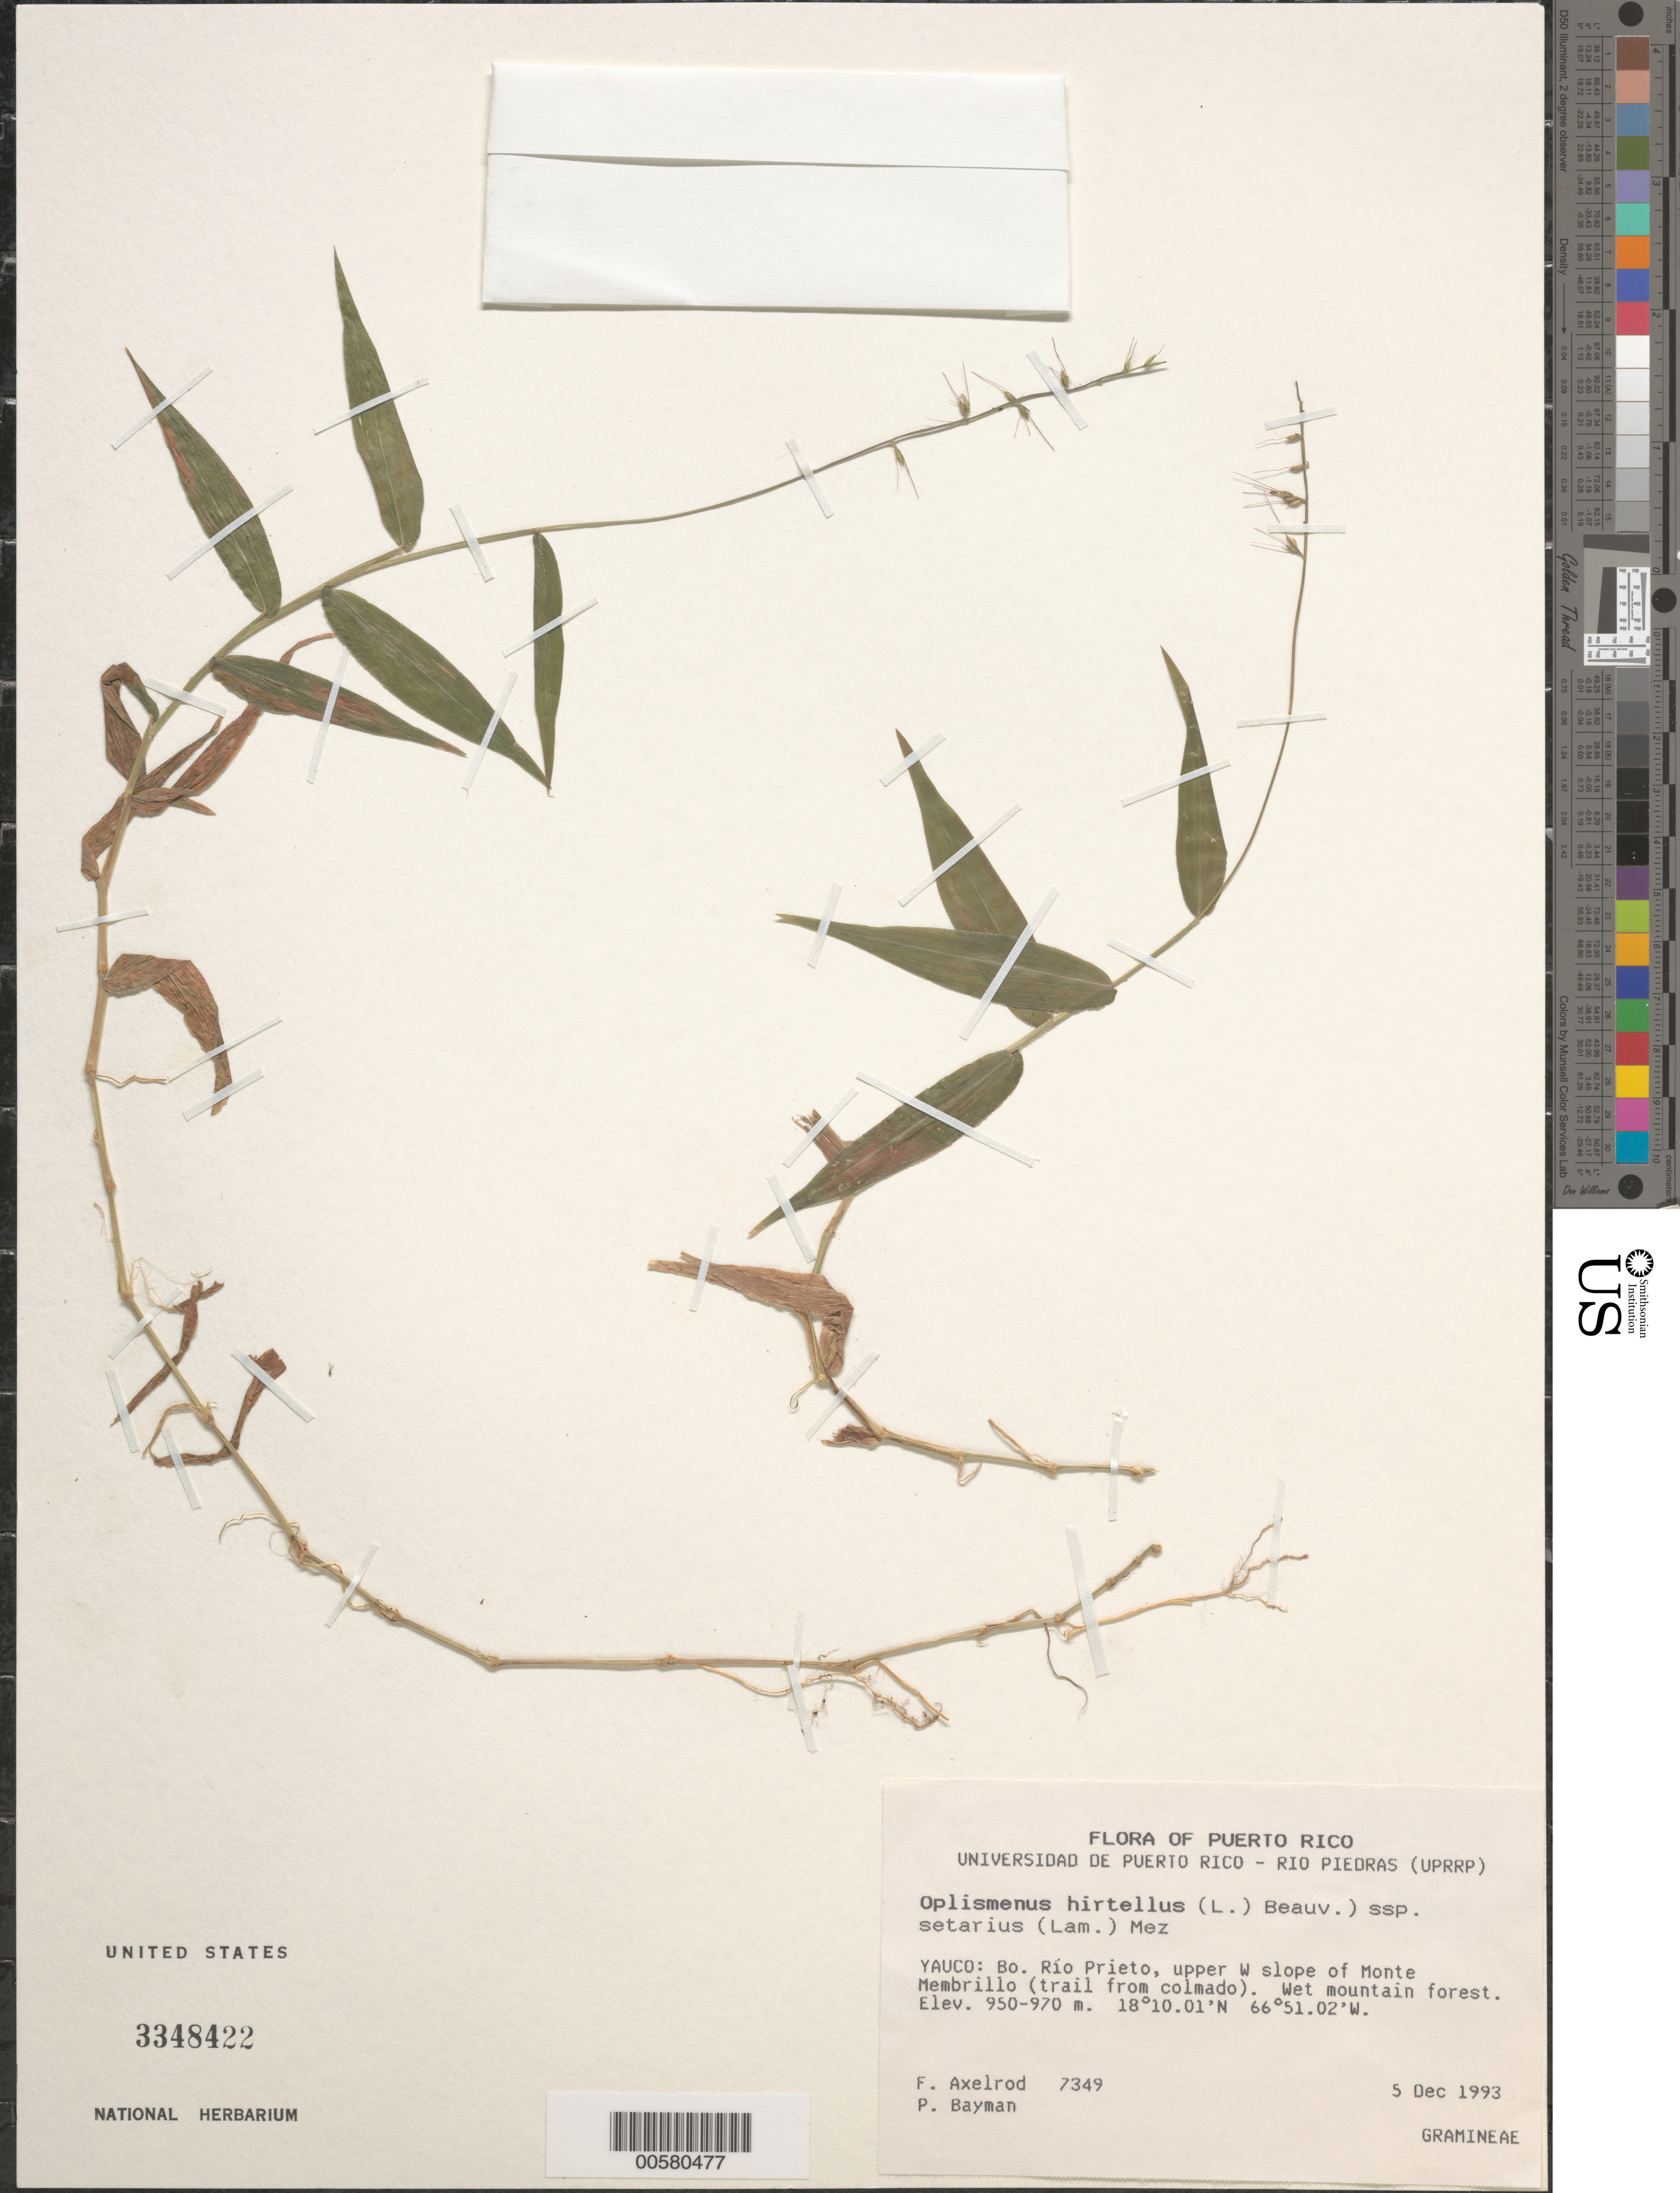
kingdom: Plantae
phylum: Tracheophyta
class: Liliopsida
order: Poales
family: Poaceae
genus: Oplismenus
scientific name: Oplismenus hirtellus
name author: (L.) P. Beauv.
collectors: F. Axelrod & P. Bayman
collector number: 7349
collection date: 1993-12-05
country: Puerto Rico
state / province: Yauco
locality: Bo. Río Prieto, upper W slope of Monte Membrillo (trail from colmado).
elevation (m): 950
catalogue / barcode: US 3348422